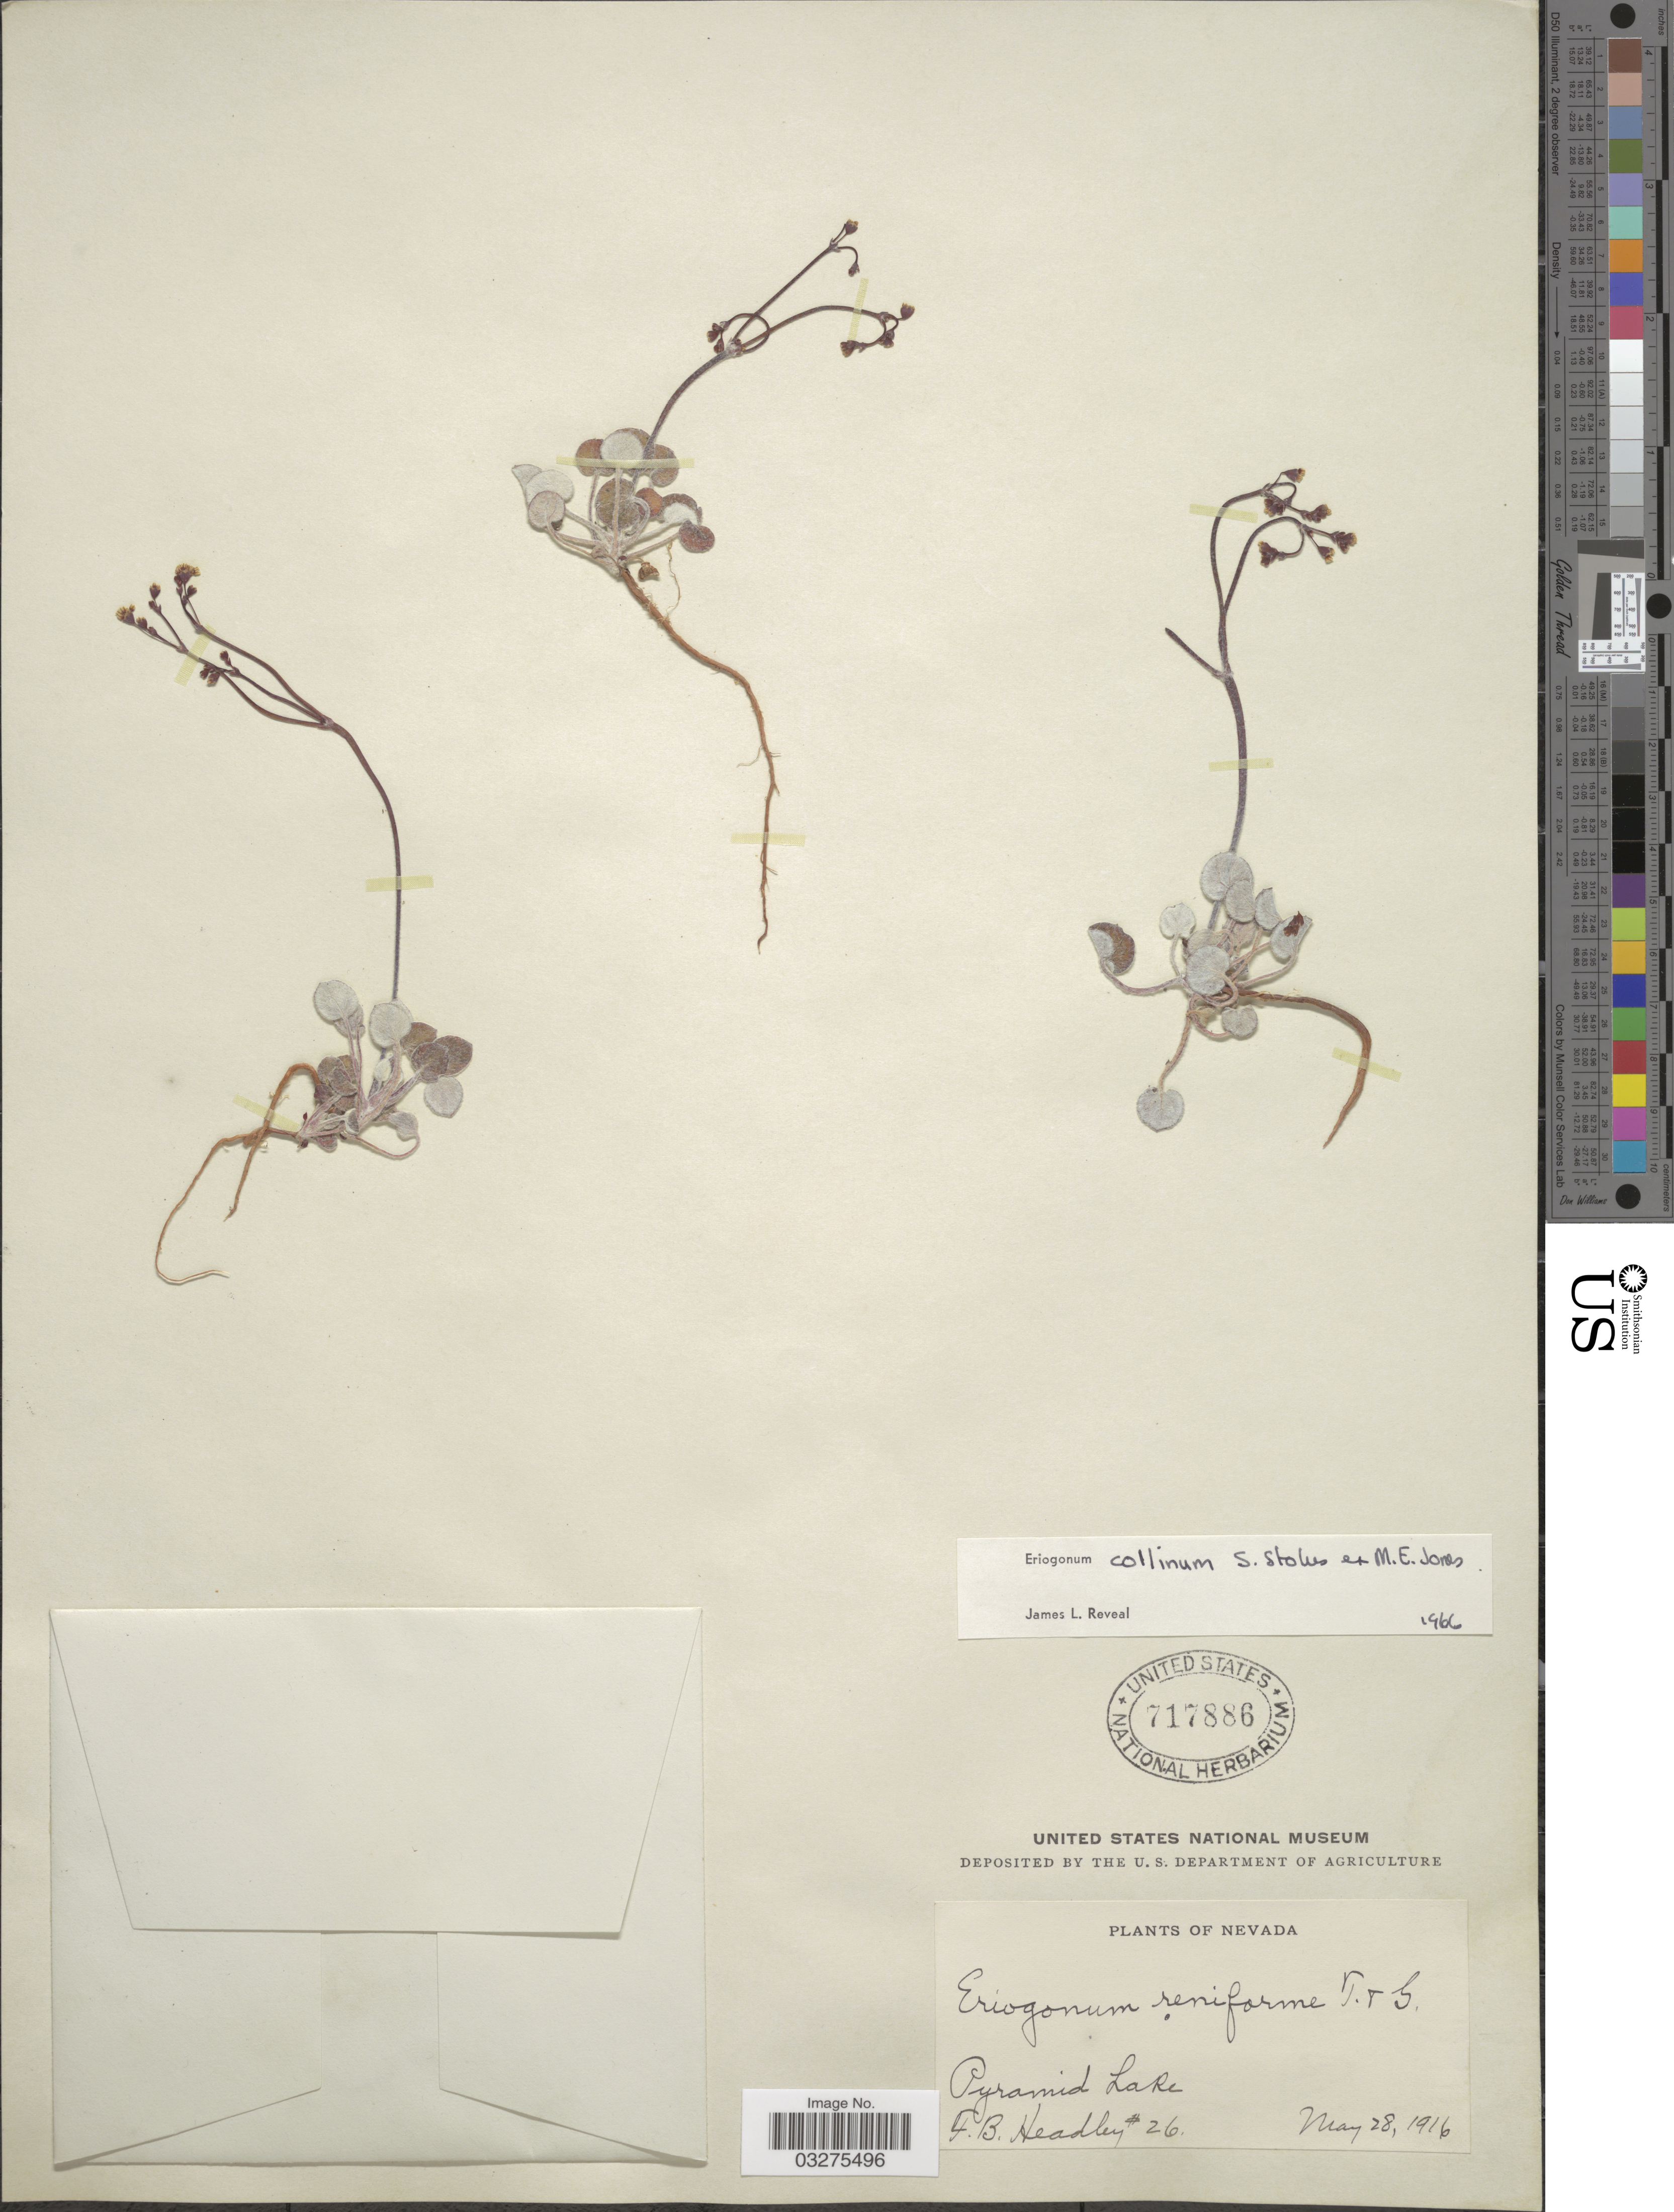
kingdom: Plantae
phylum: Tracheophyta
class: Magnoliopsida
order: Caryophyllales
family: Polygonaceae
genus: Eriogonum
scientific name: Eriogonum collinum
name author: S. Stokes ex M.E. Jones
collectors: F. B. Headley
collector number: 26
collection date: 1916-05-28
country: United States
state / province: Nevada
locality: Pyramid Lake.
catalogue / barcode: US 717886